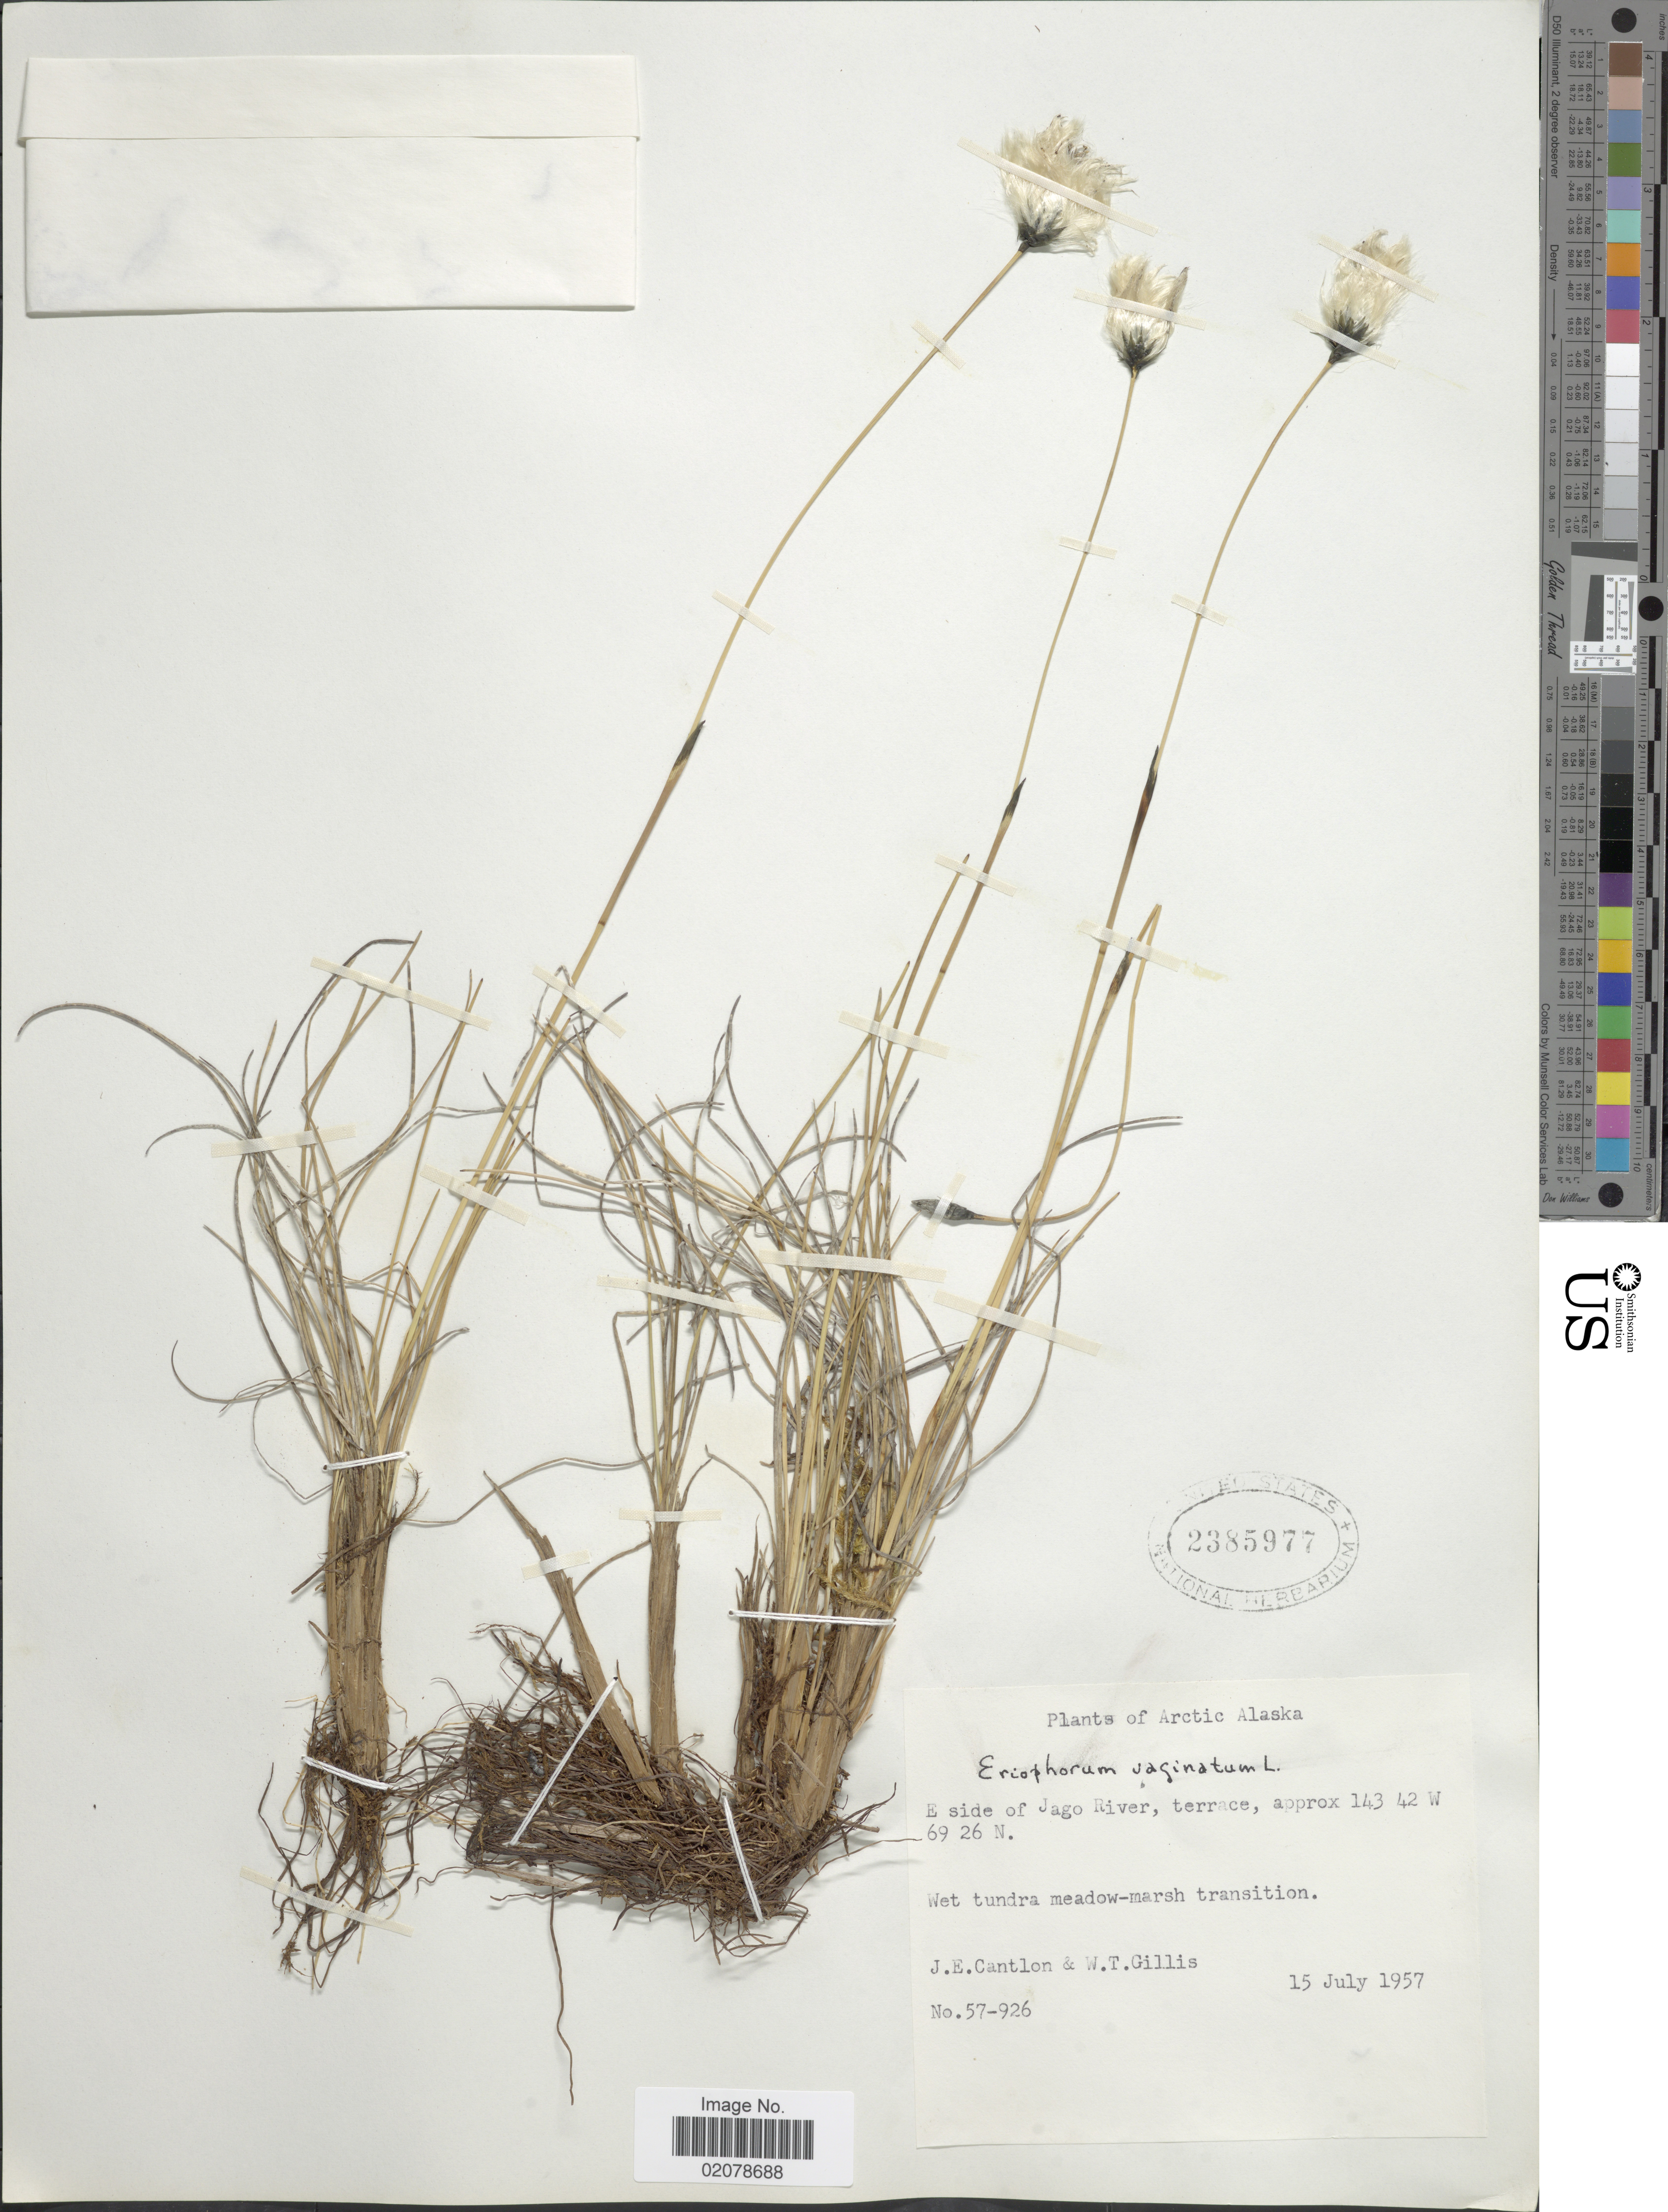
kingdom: Plantae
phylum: Tracheophyta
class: Liliopsida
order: Poales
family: Cyperaceae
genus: Eriophorum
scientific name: Eriophorum vaginatum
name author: L.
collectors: J. Cantlon & W. T. Gillis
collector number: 57-926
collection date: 1957-07-15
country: United States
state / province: Alaska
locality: Arctic Alaska. E side of Jago River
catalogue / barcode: US 2385977